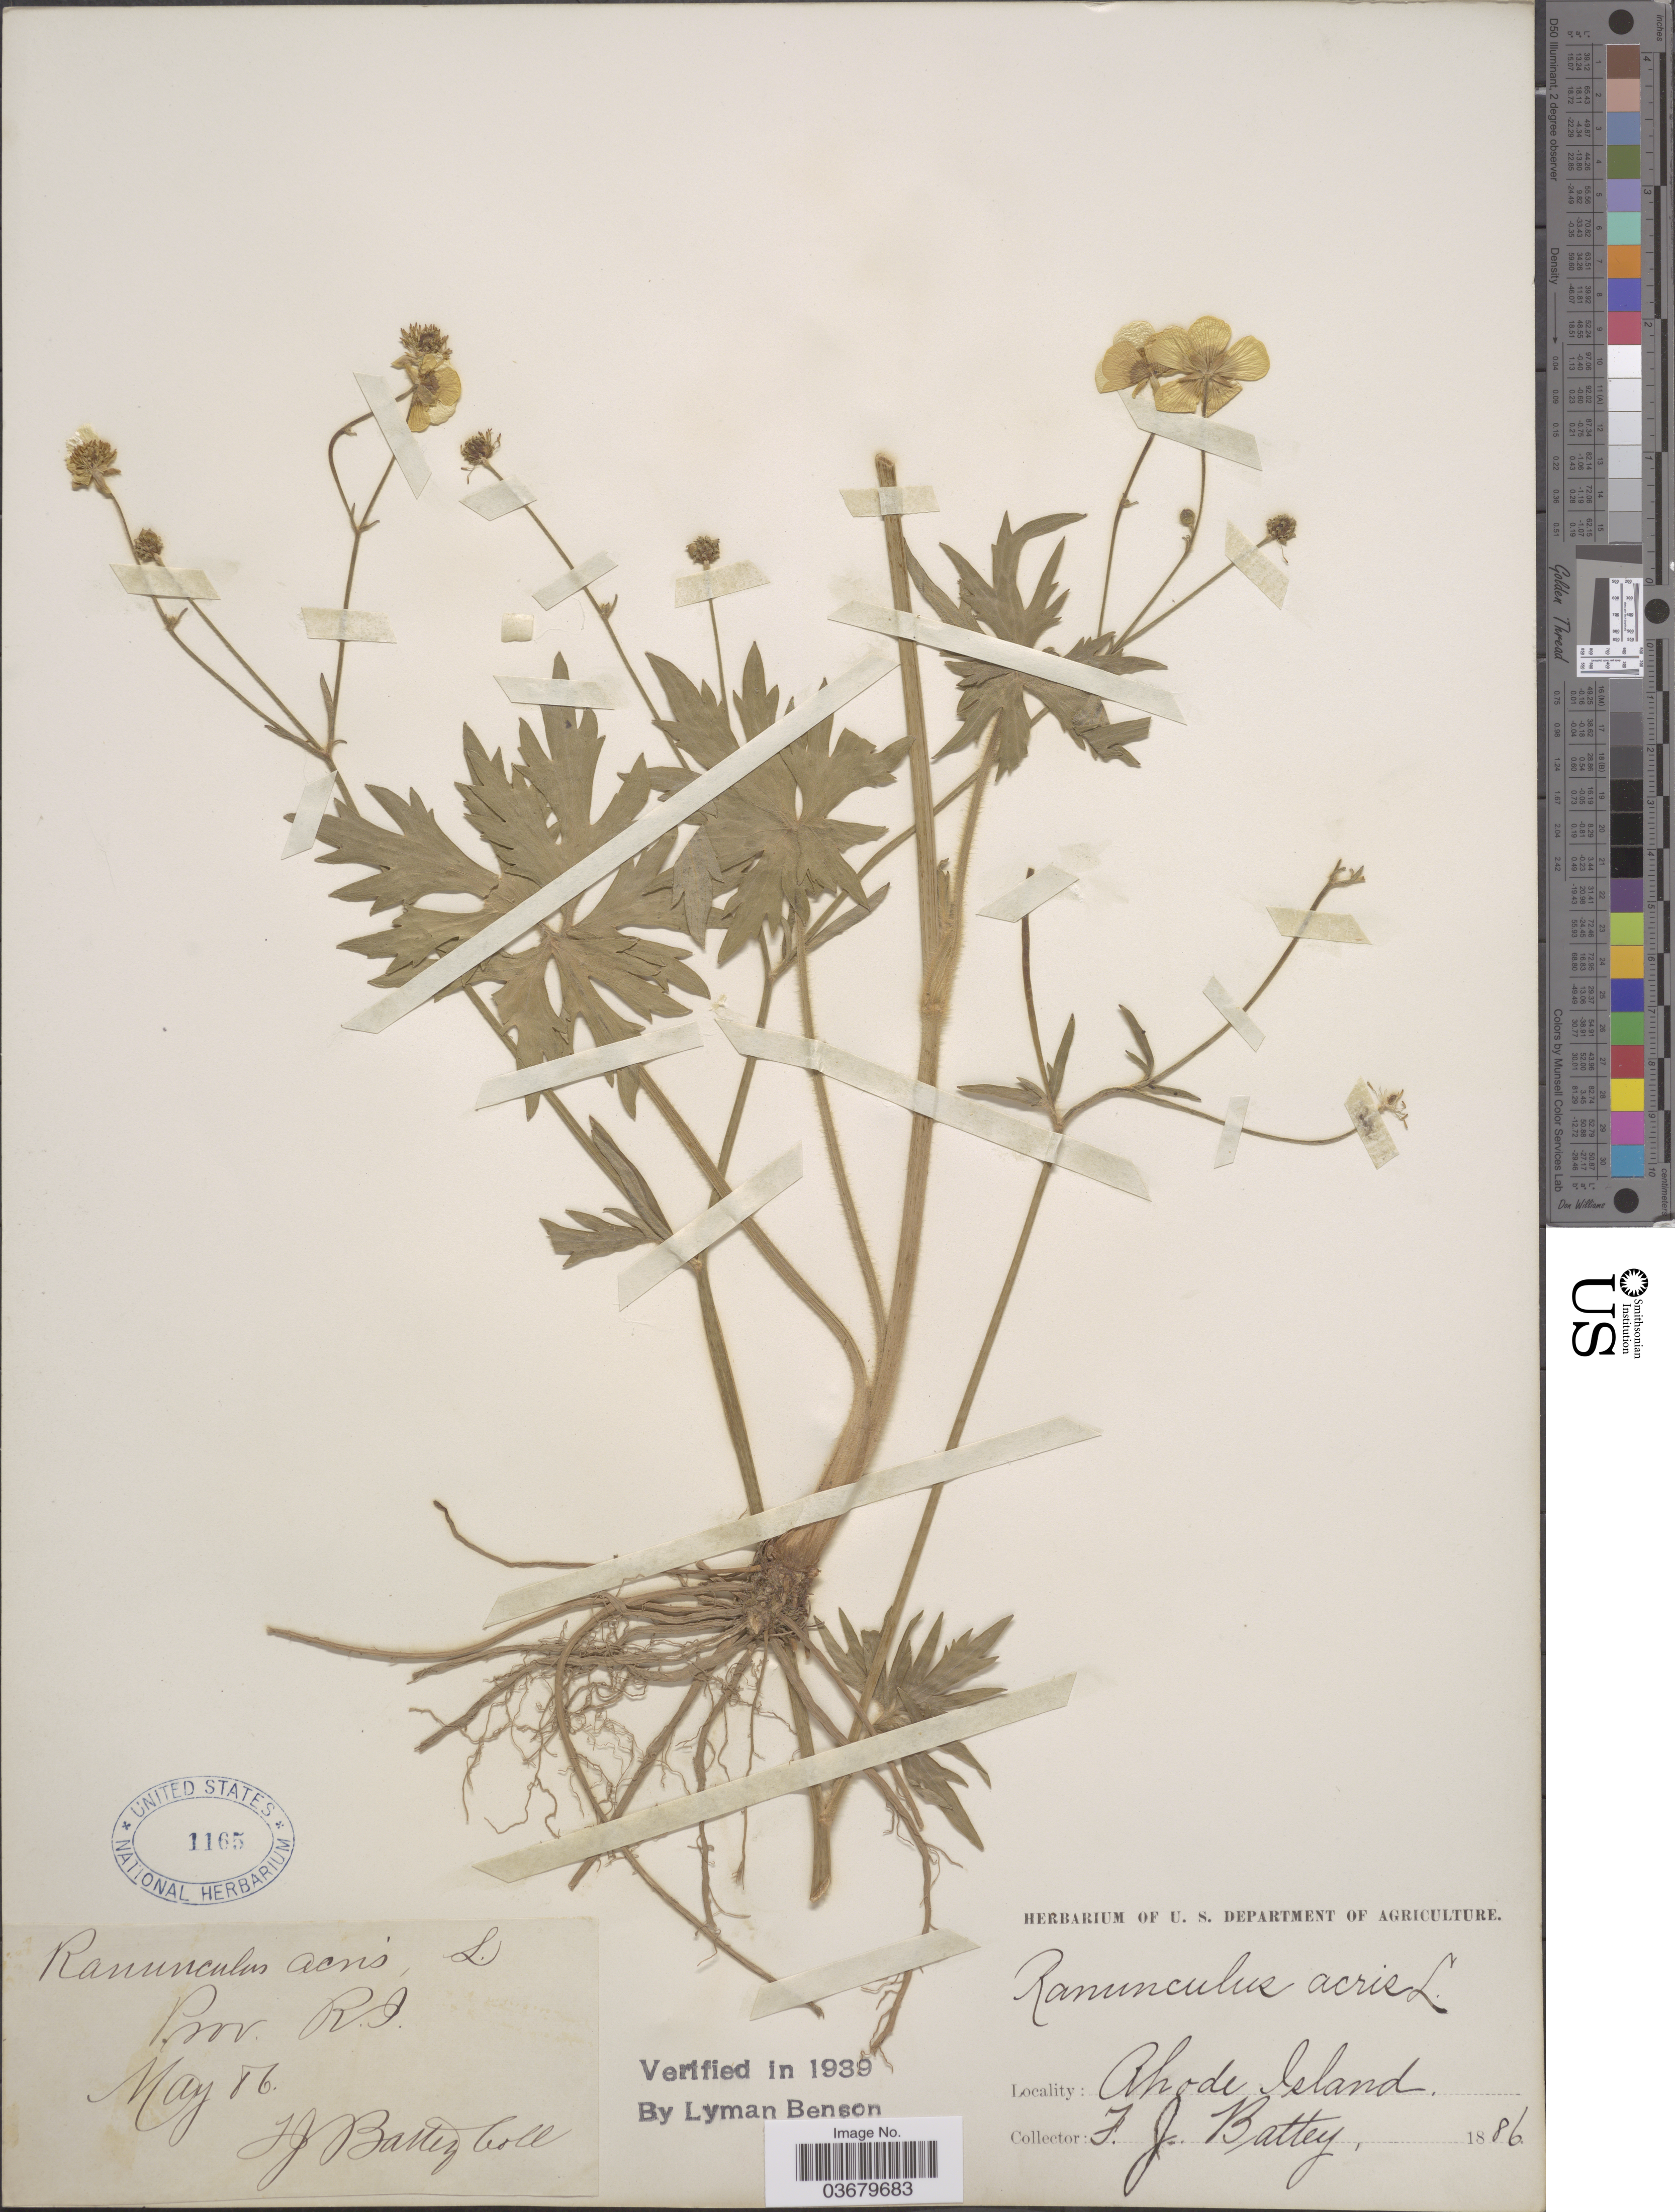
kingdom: Plantae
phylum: Tracheophyta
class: Magnoliopsida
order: Ranunculales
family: Ranunculaceae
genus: Ranunculus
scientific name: Ranunculus acris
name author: L.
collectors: F. Battey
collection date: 1886-05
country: United States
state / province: Rhode Island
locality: Prov.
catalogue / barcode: US 1165